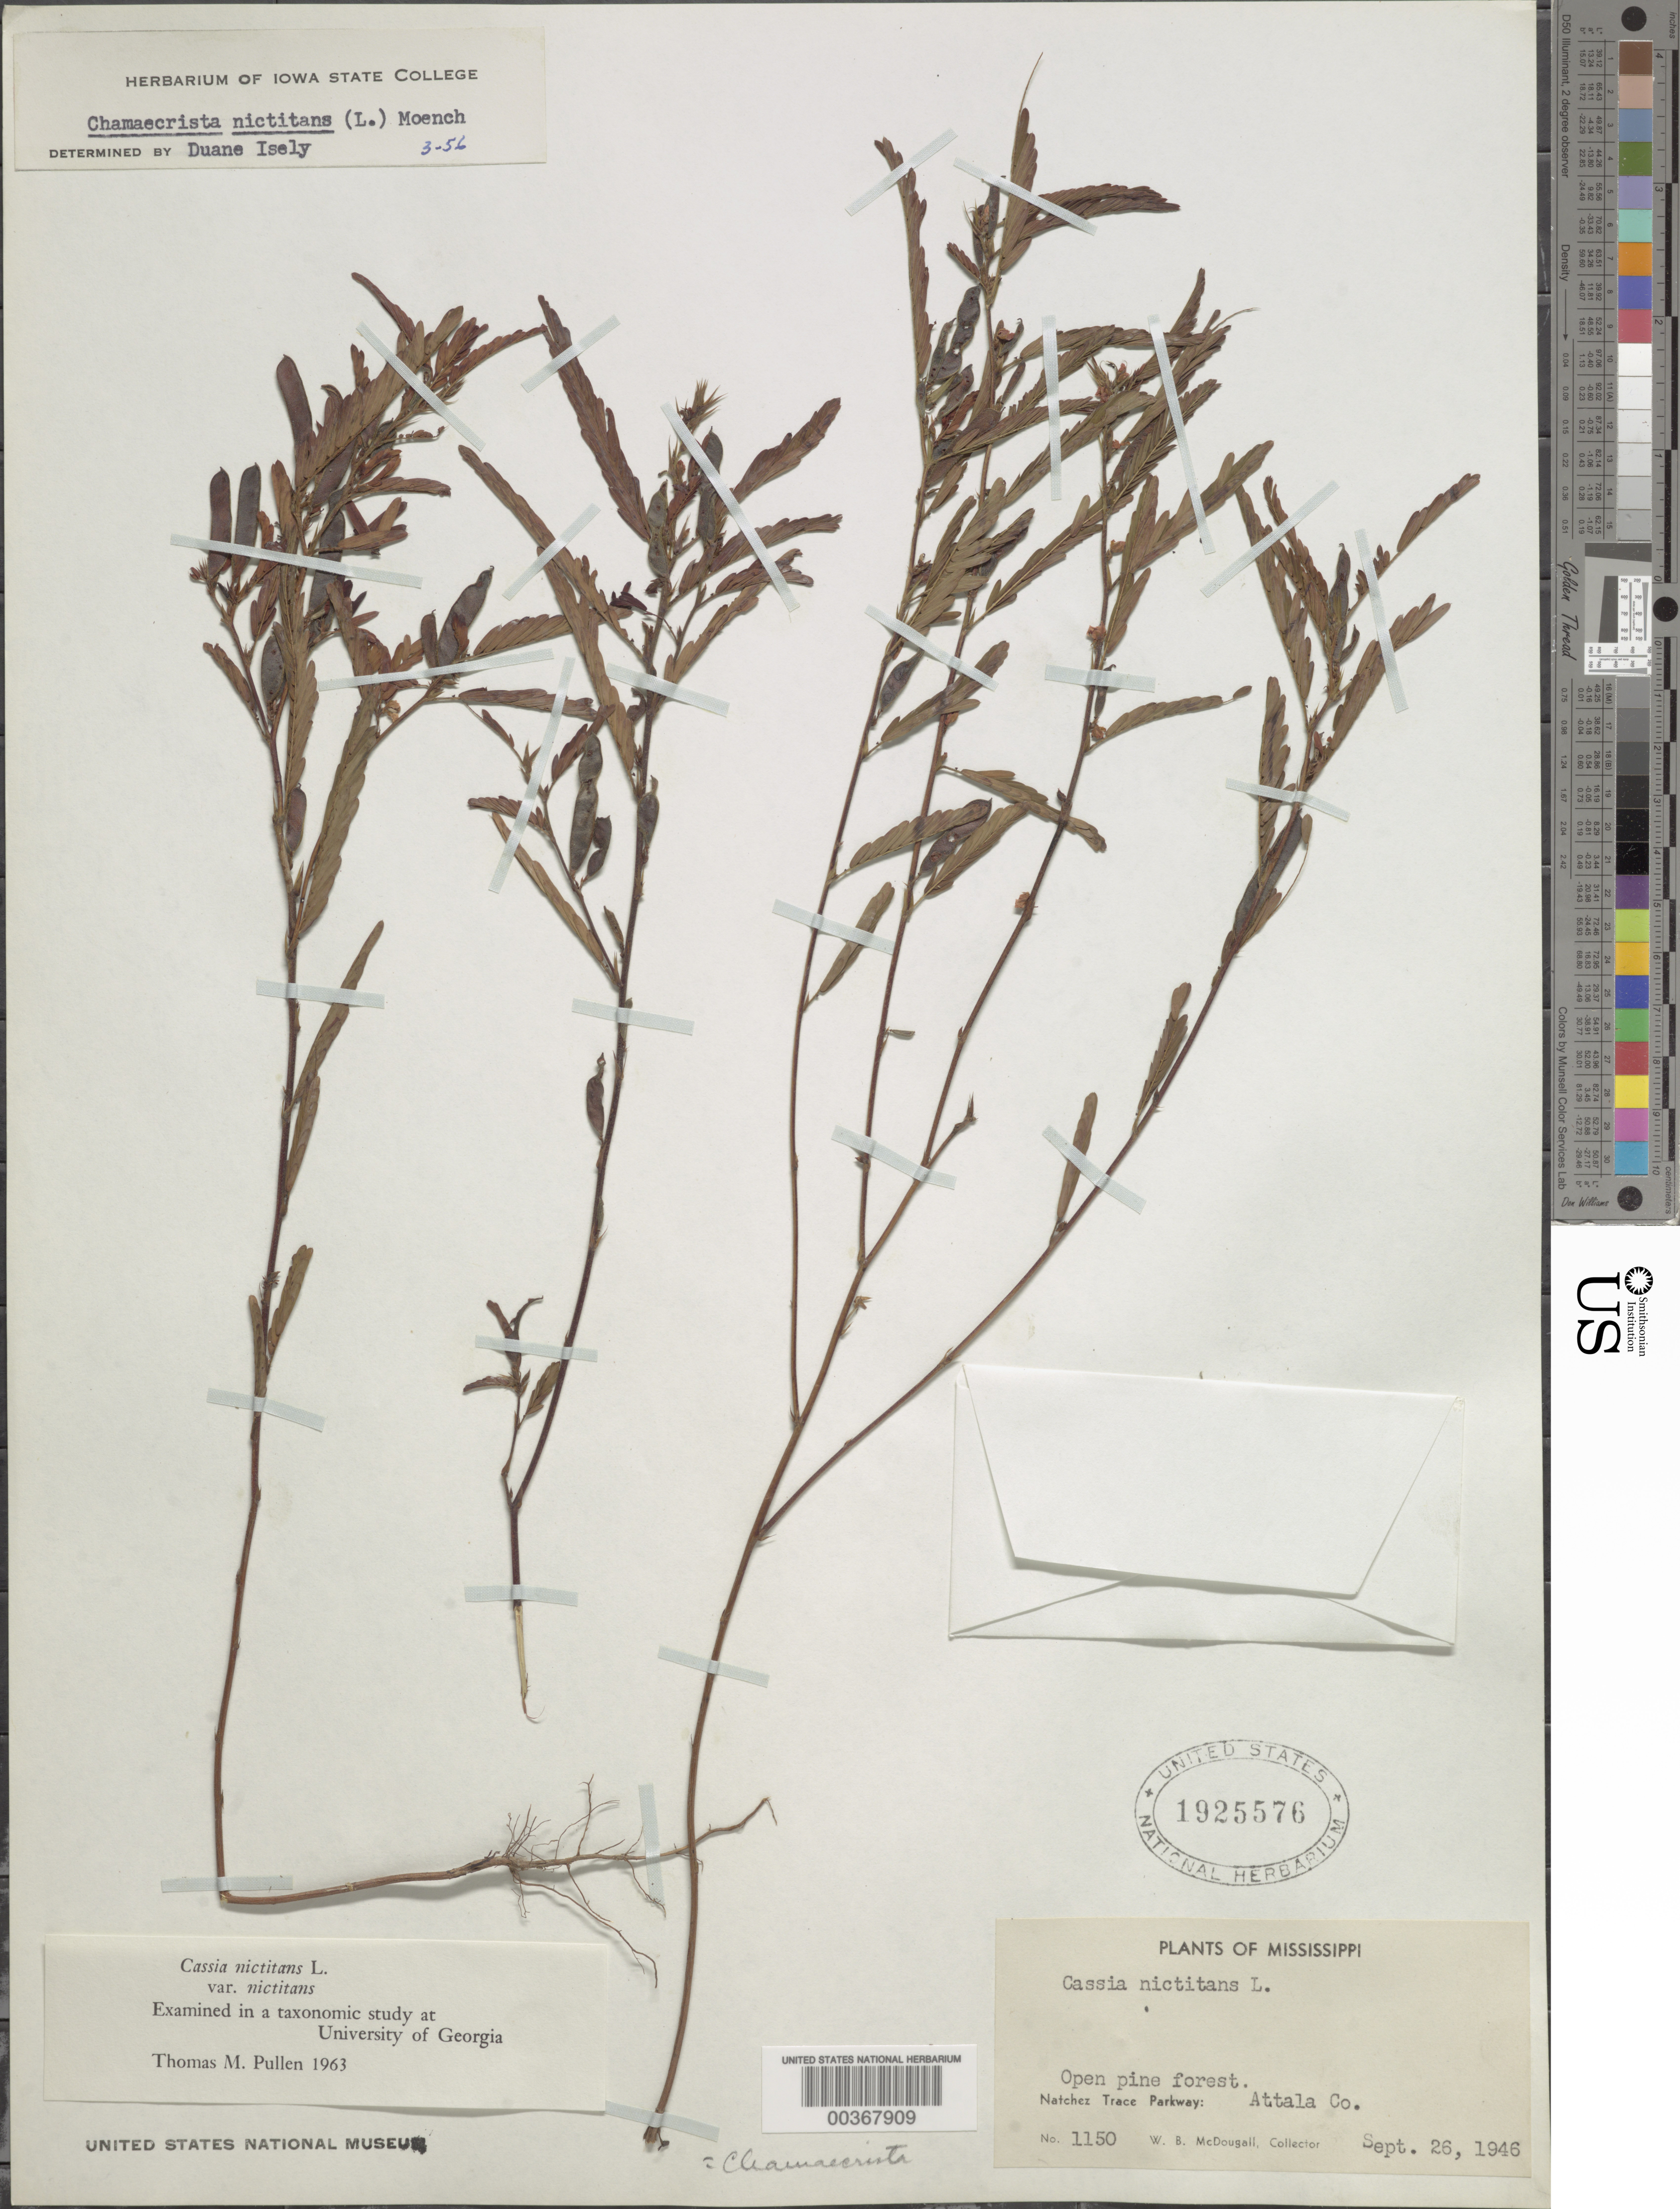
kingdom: Plantae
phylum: Tracheophyta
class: Magnoliopsida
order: Fabales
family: Fabaceae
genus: Chamaecrista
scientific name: Chamaecrista nictitans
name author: (L.) Moench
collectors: W. B. McDougall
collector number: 1150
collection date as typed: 26 Sep 1946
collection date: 1946-09-26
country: United States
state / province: Mississippi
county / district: Attala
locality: Natchez trace parkway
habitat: Open pine forest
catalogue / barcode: US 1925576